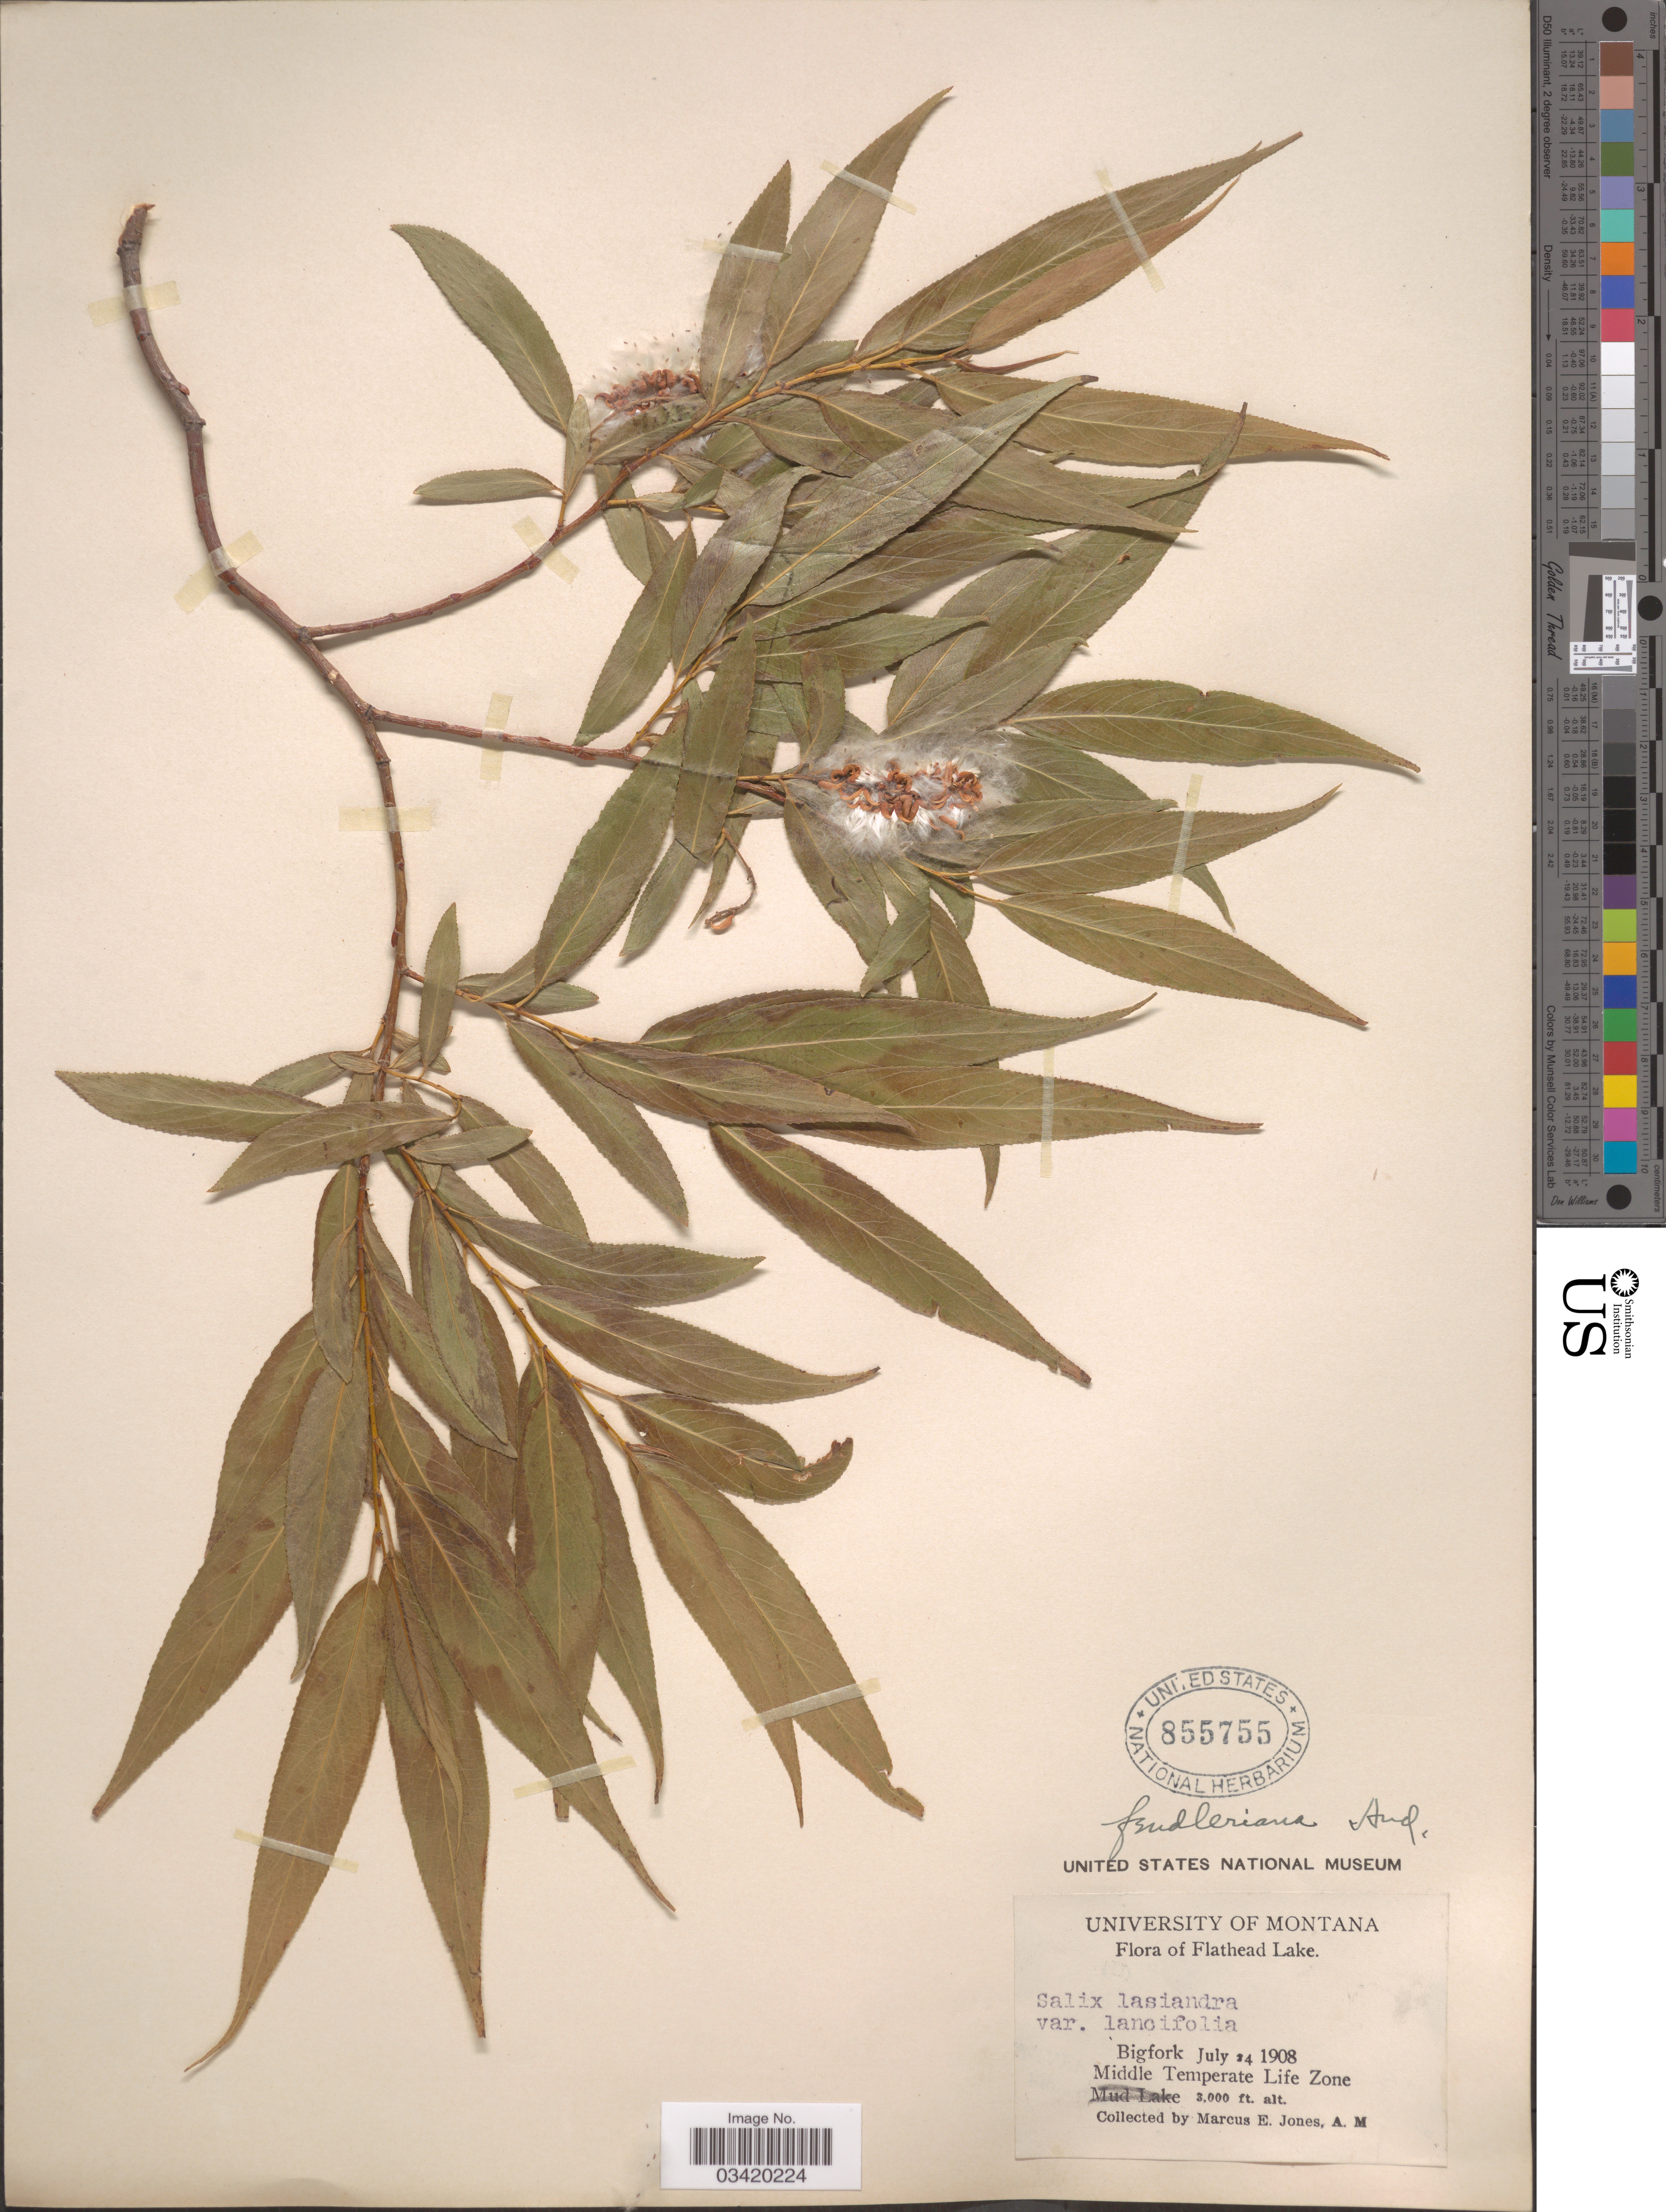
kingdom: Plantae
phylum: Tracheophyta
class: Magnoliopsida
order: Malpighiales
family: Salicaceae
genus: Salix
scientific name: Salix fendleriana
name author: Andersson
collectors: M. E. Jones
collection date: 1908-07-24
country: United States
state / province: Montana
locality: Flathead Lake. Bigfork. Middle Temperate Life Zone.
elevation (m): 914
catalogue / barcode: US 855755